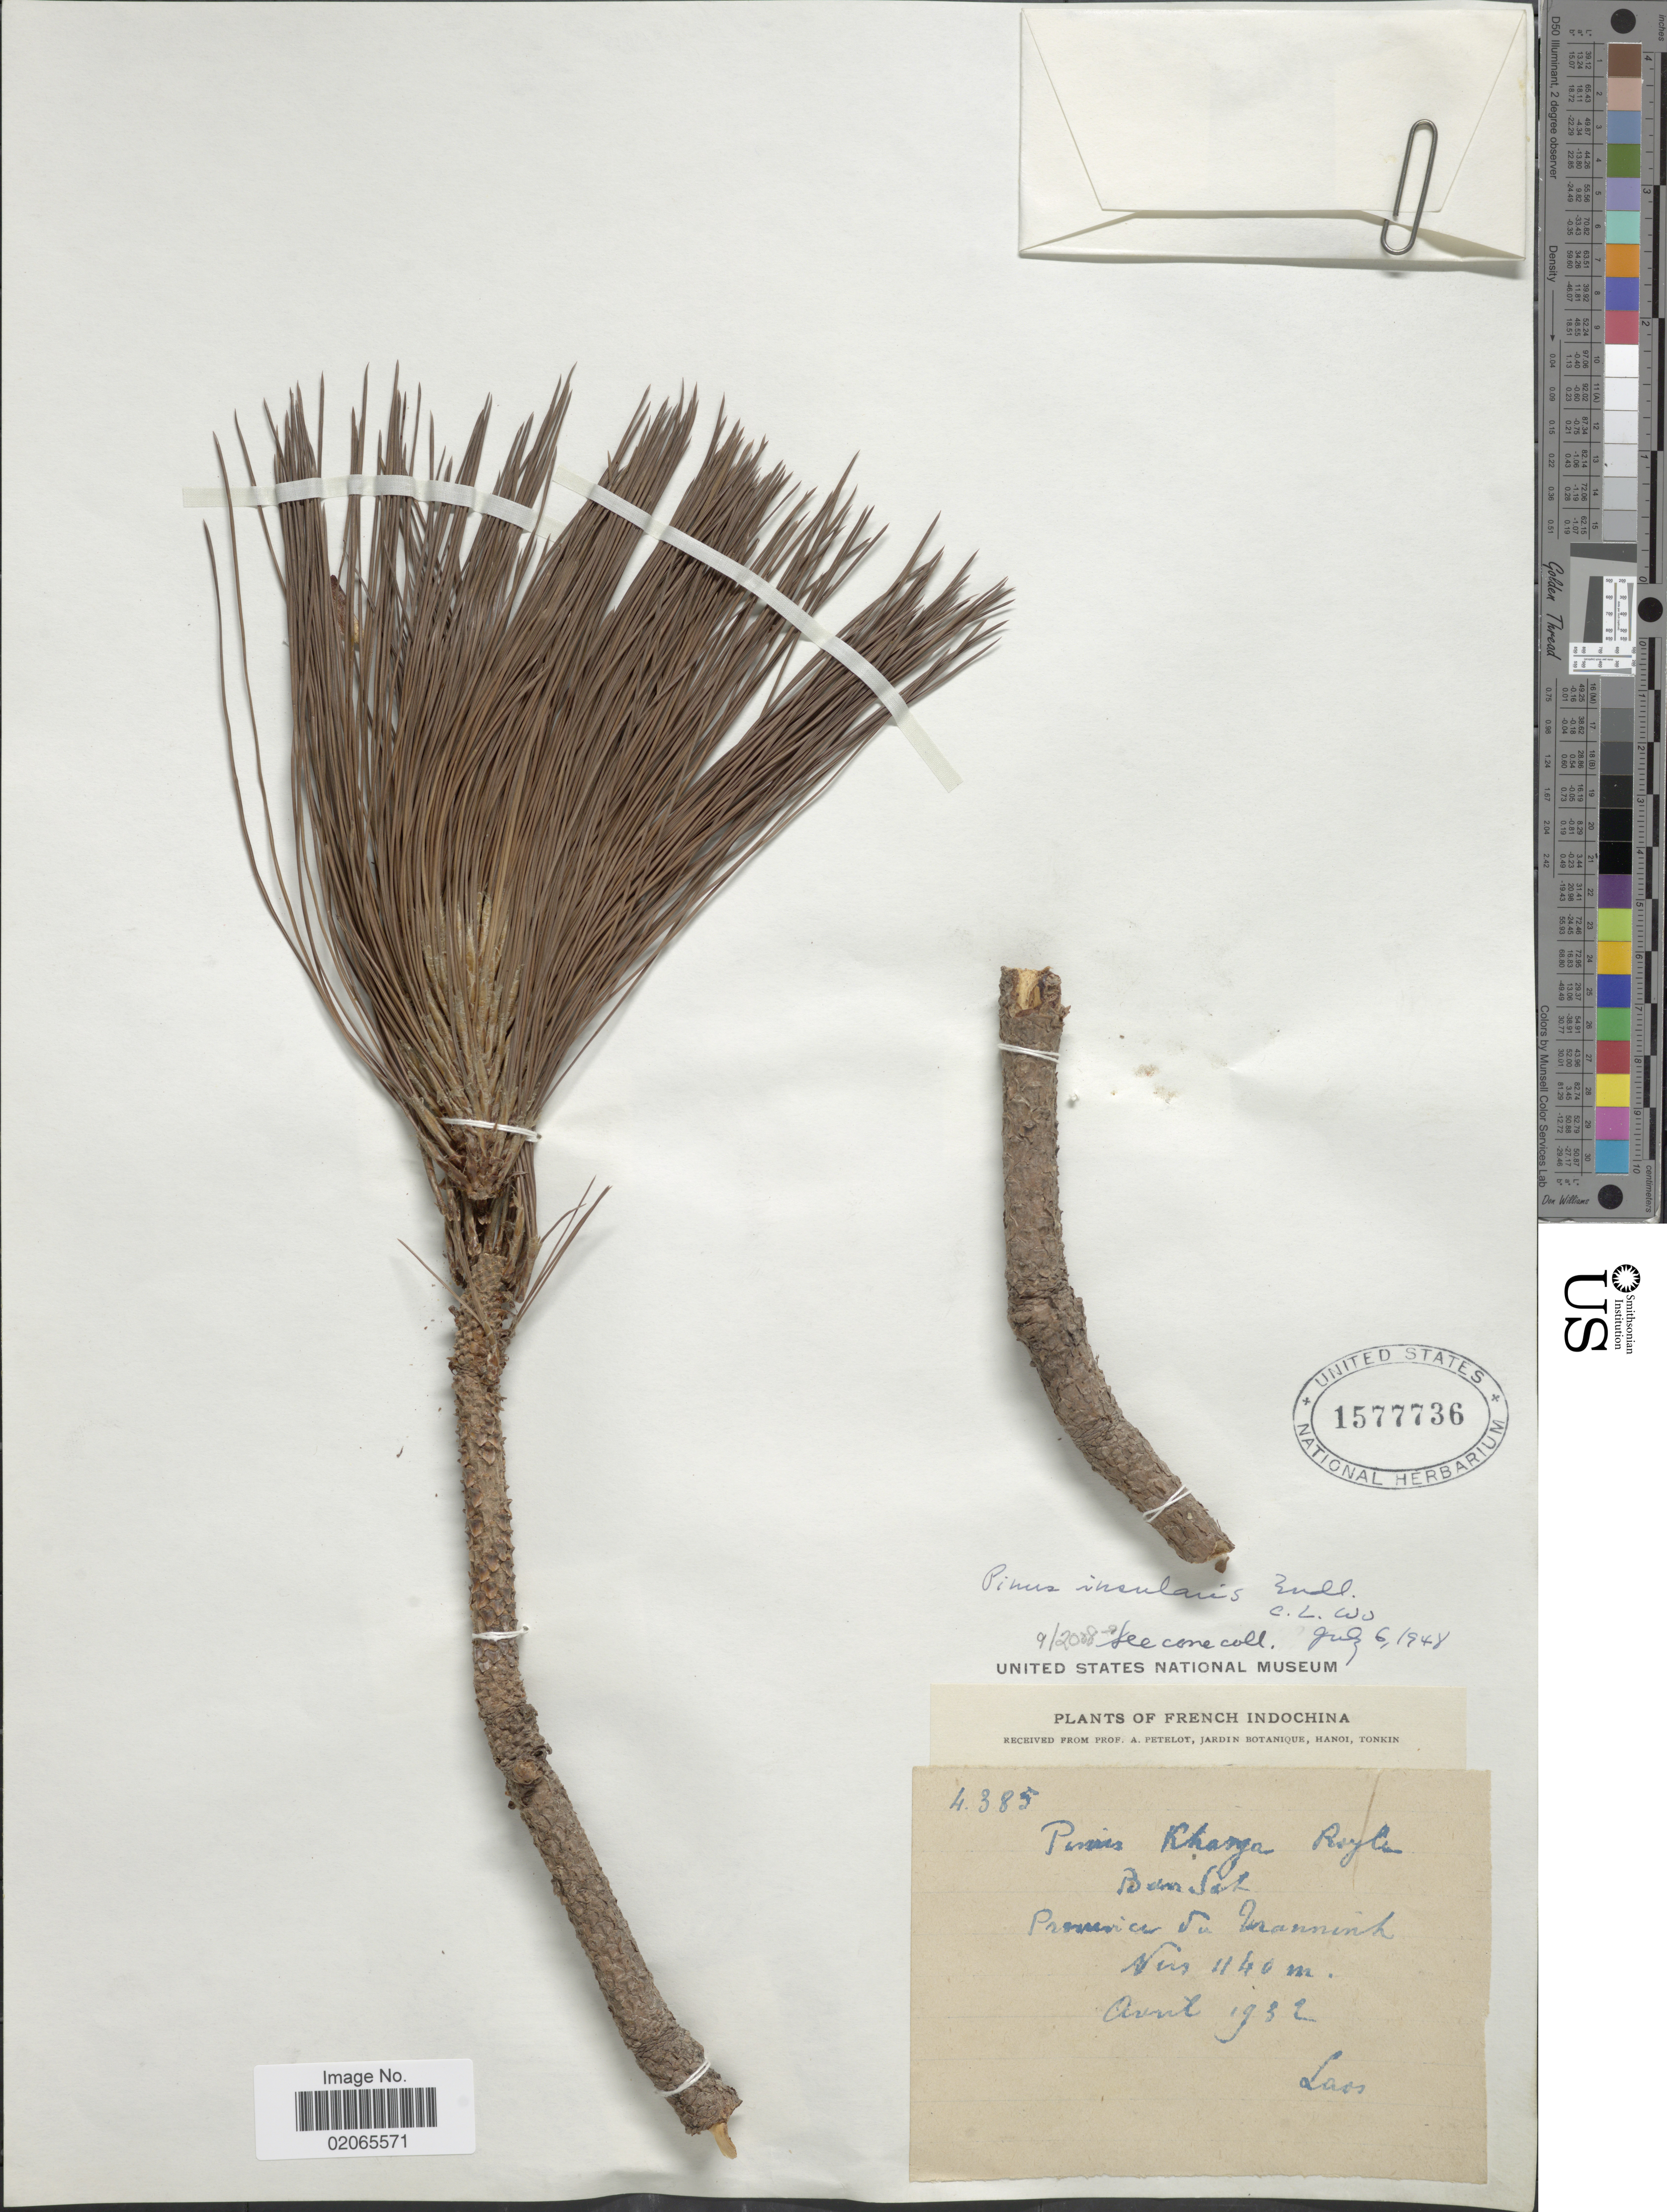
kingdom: Plantae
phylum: Tracheophyta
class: Pinopsida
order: Pinales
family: Pinaceae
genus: Pinus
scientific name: Pinus insularis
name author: Endl.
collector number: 4385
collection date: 1932-04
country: Laos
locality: Pressvices du imannink, Vers, Laos [interpreted]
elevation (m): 1140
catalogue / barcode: US 1577736